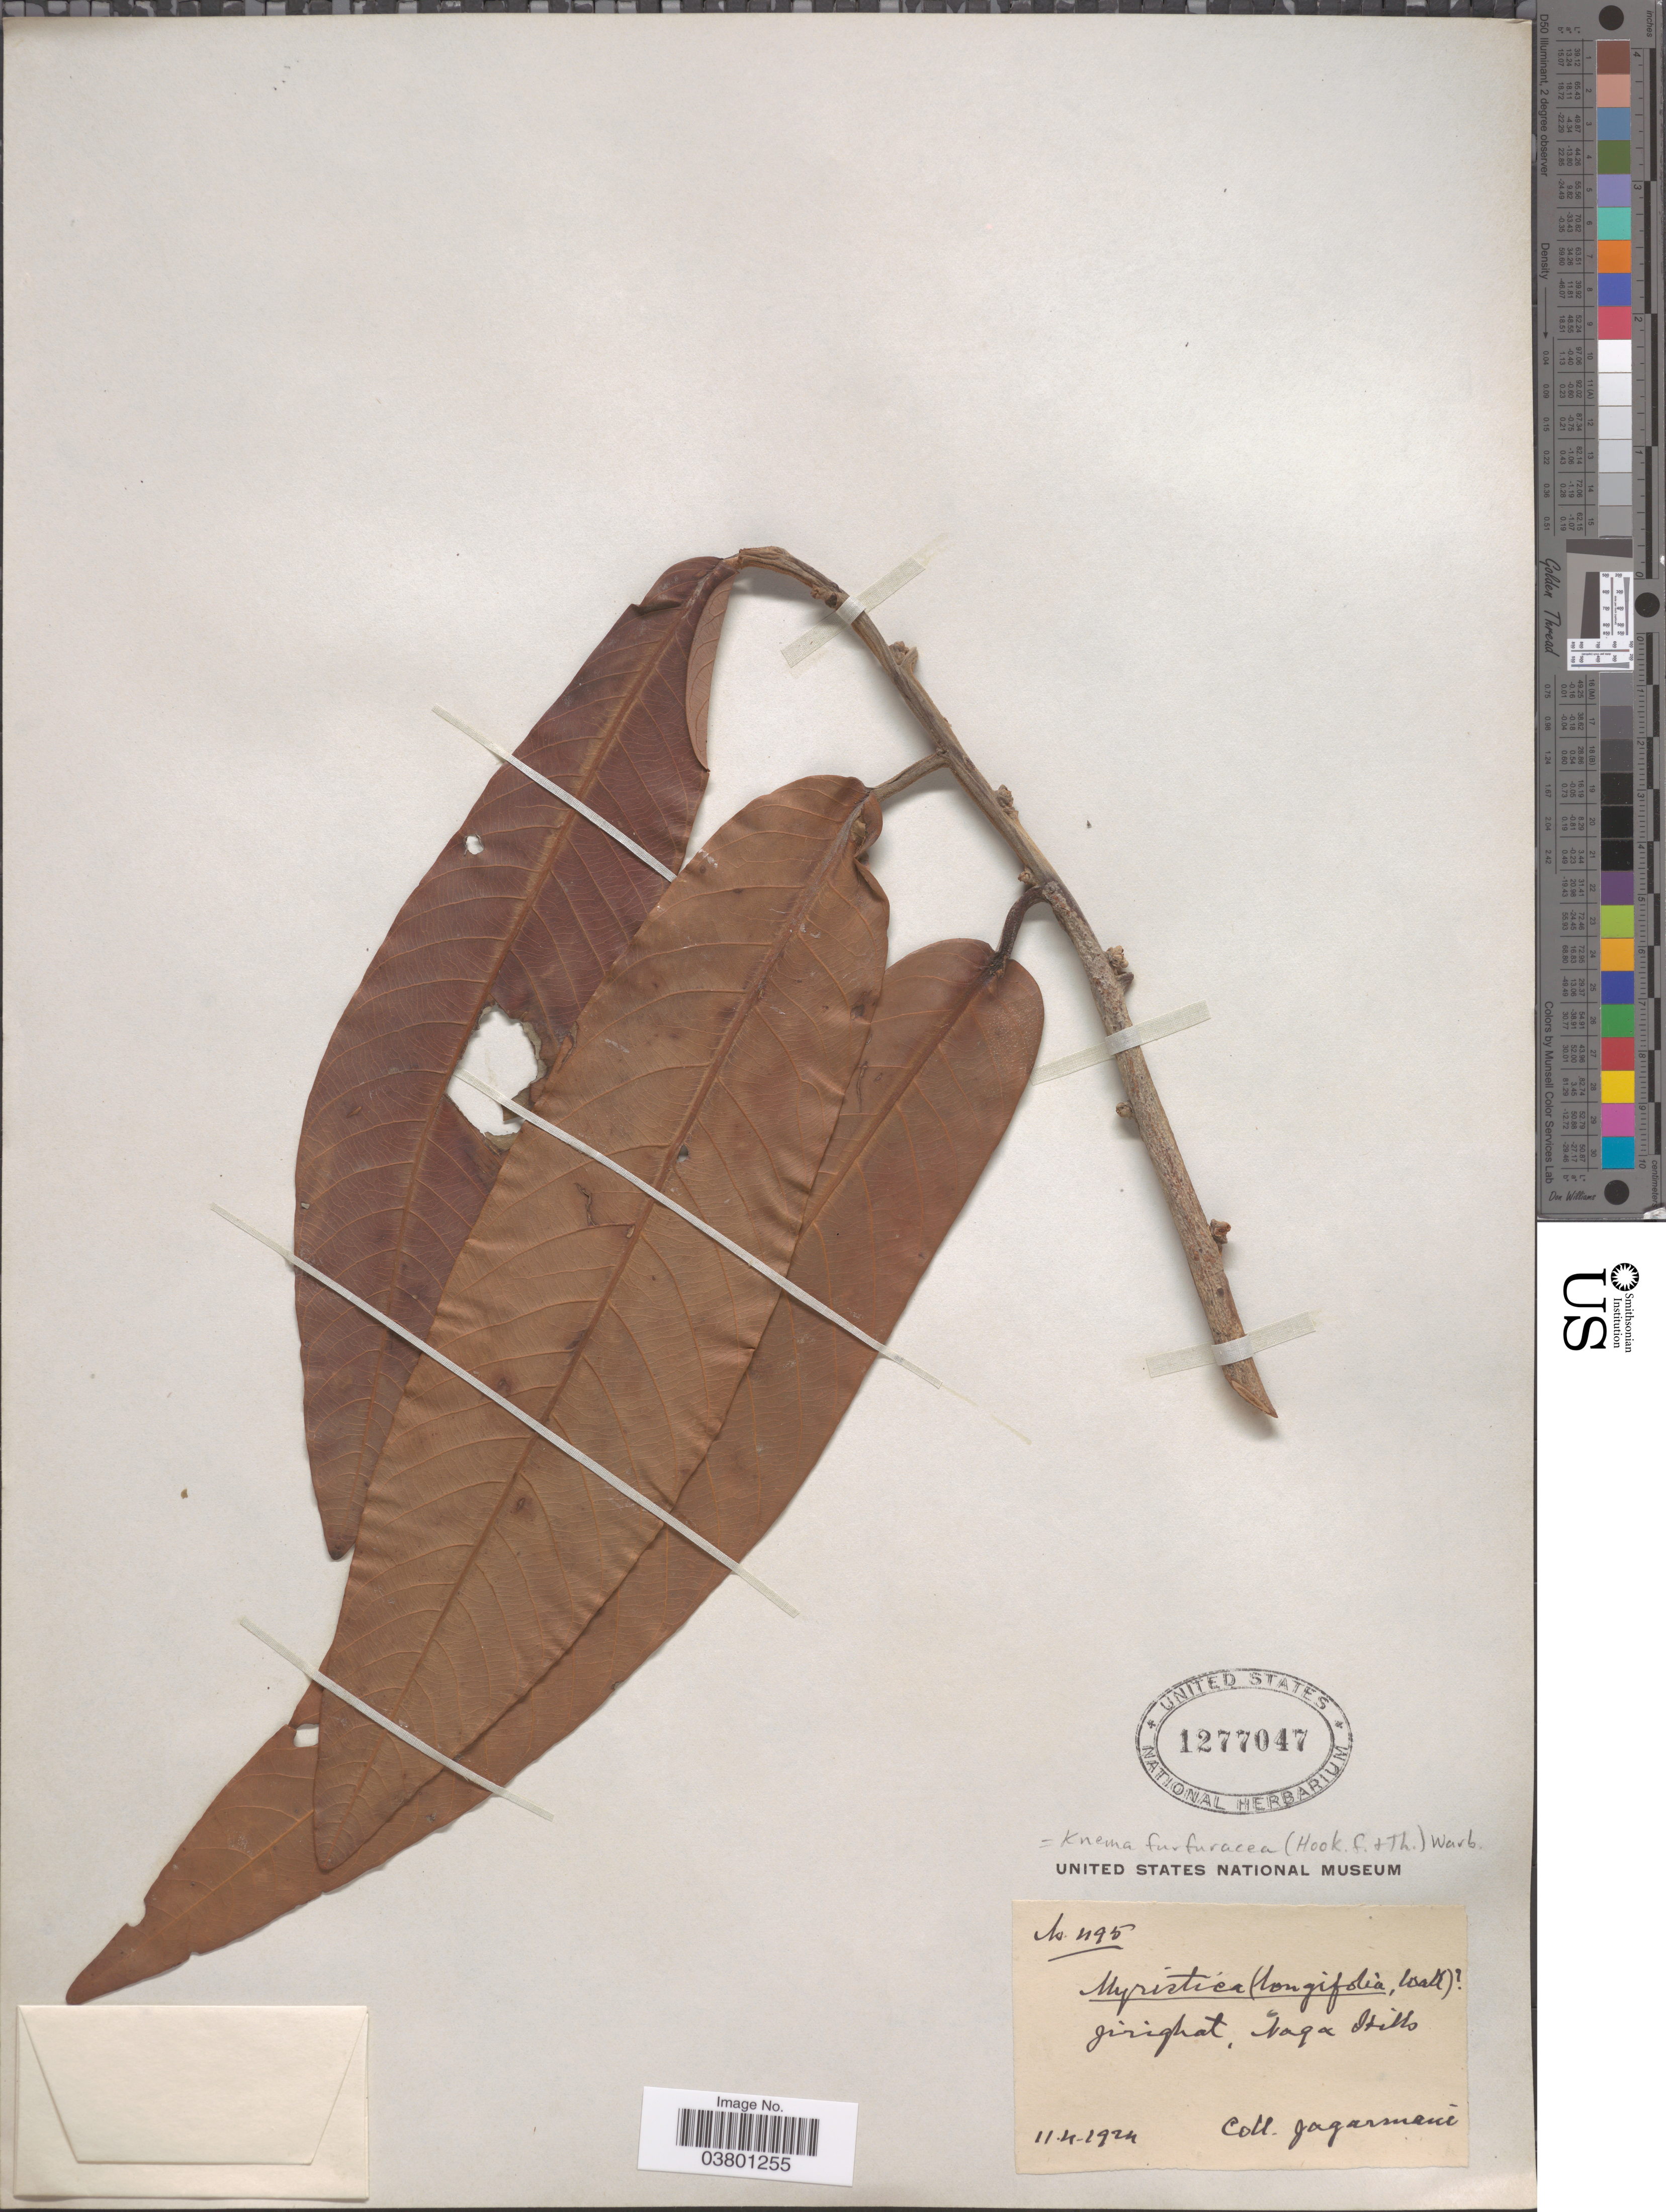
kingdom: Plantae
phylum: Tracheophyta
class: Magnoliopsida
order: Magnoliales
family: Myristicaceae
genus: Knema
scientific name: Knema furfuracea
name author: (Hook. f. & Thomson) Warb.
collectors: -. Jagarmani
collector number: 495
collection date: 1924-04-11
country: India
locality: Jirighat, Naga Hills.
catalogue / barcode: US 1277047